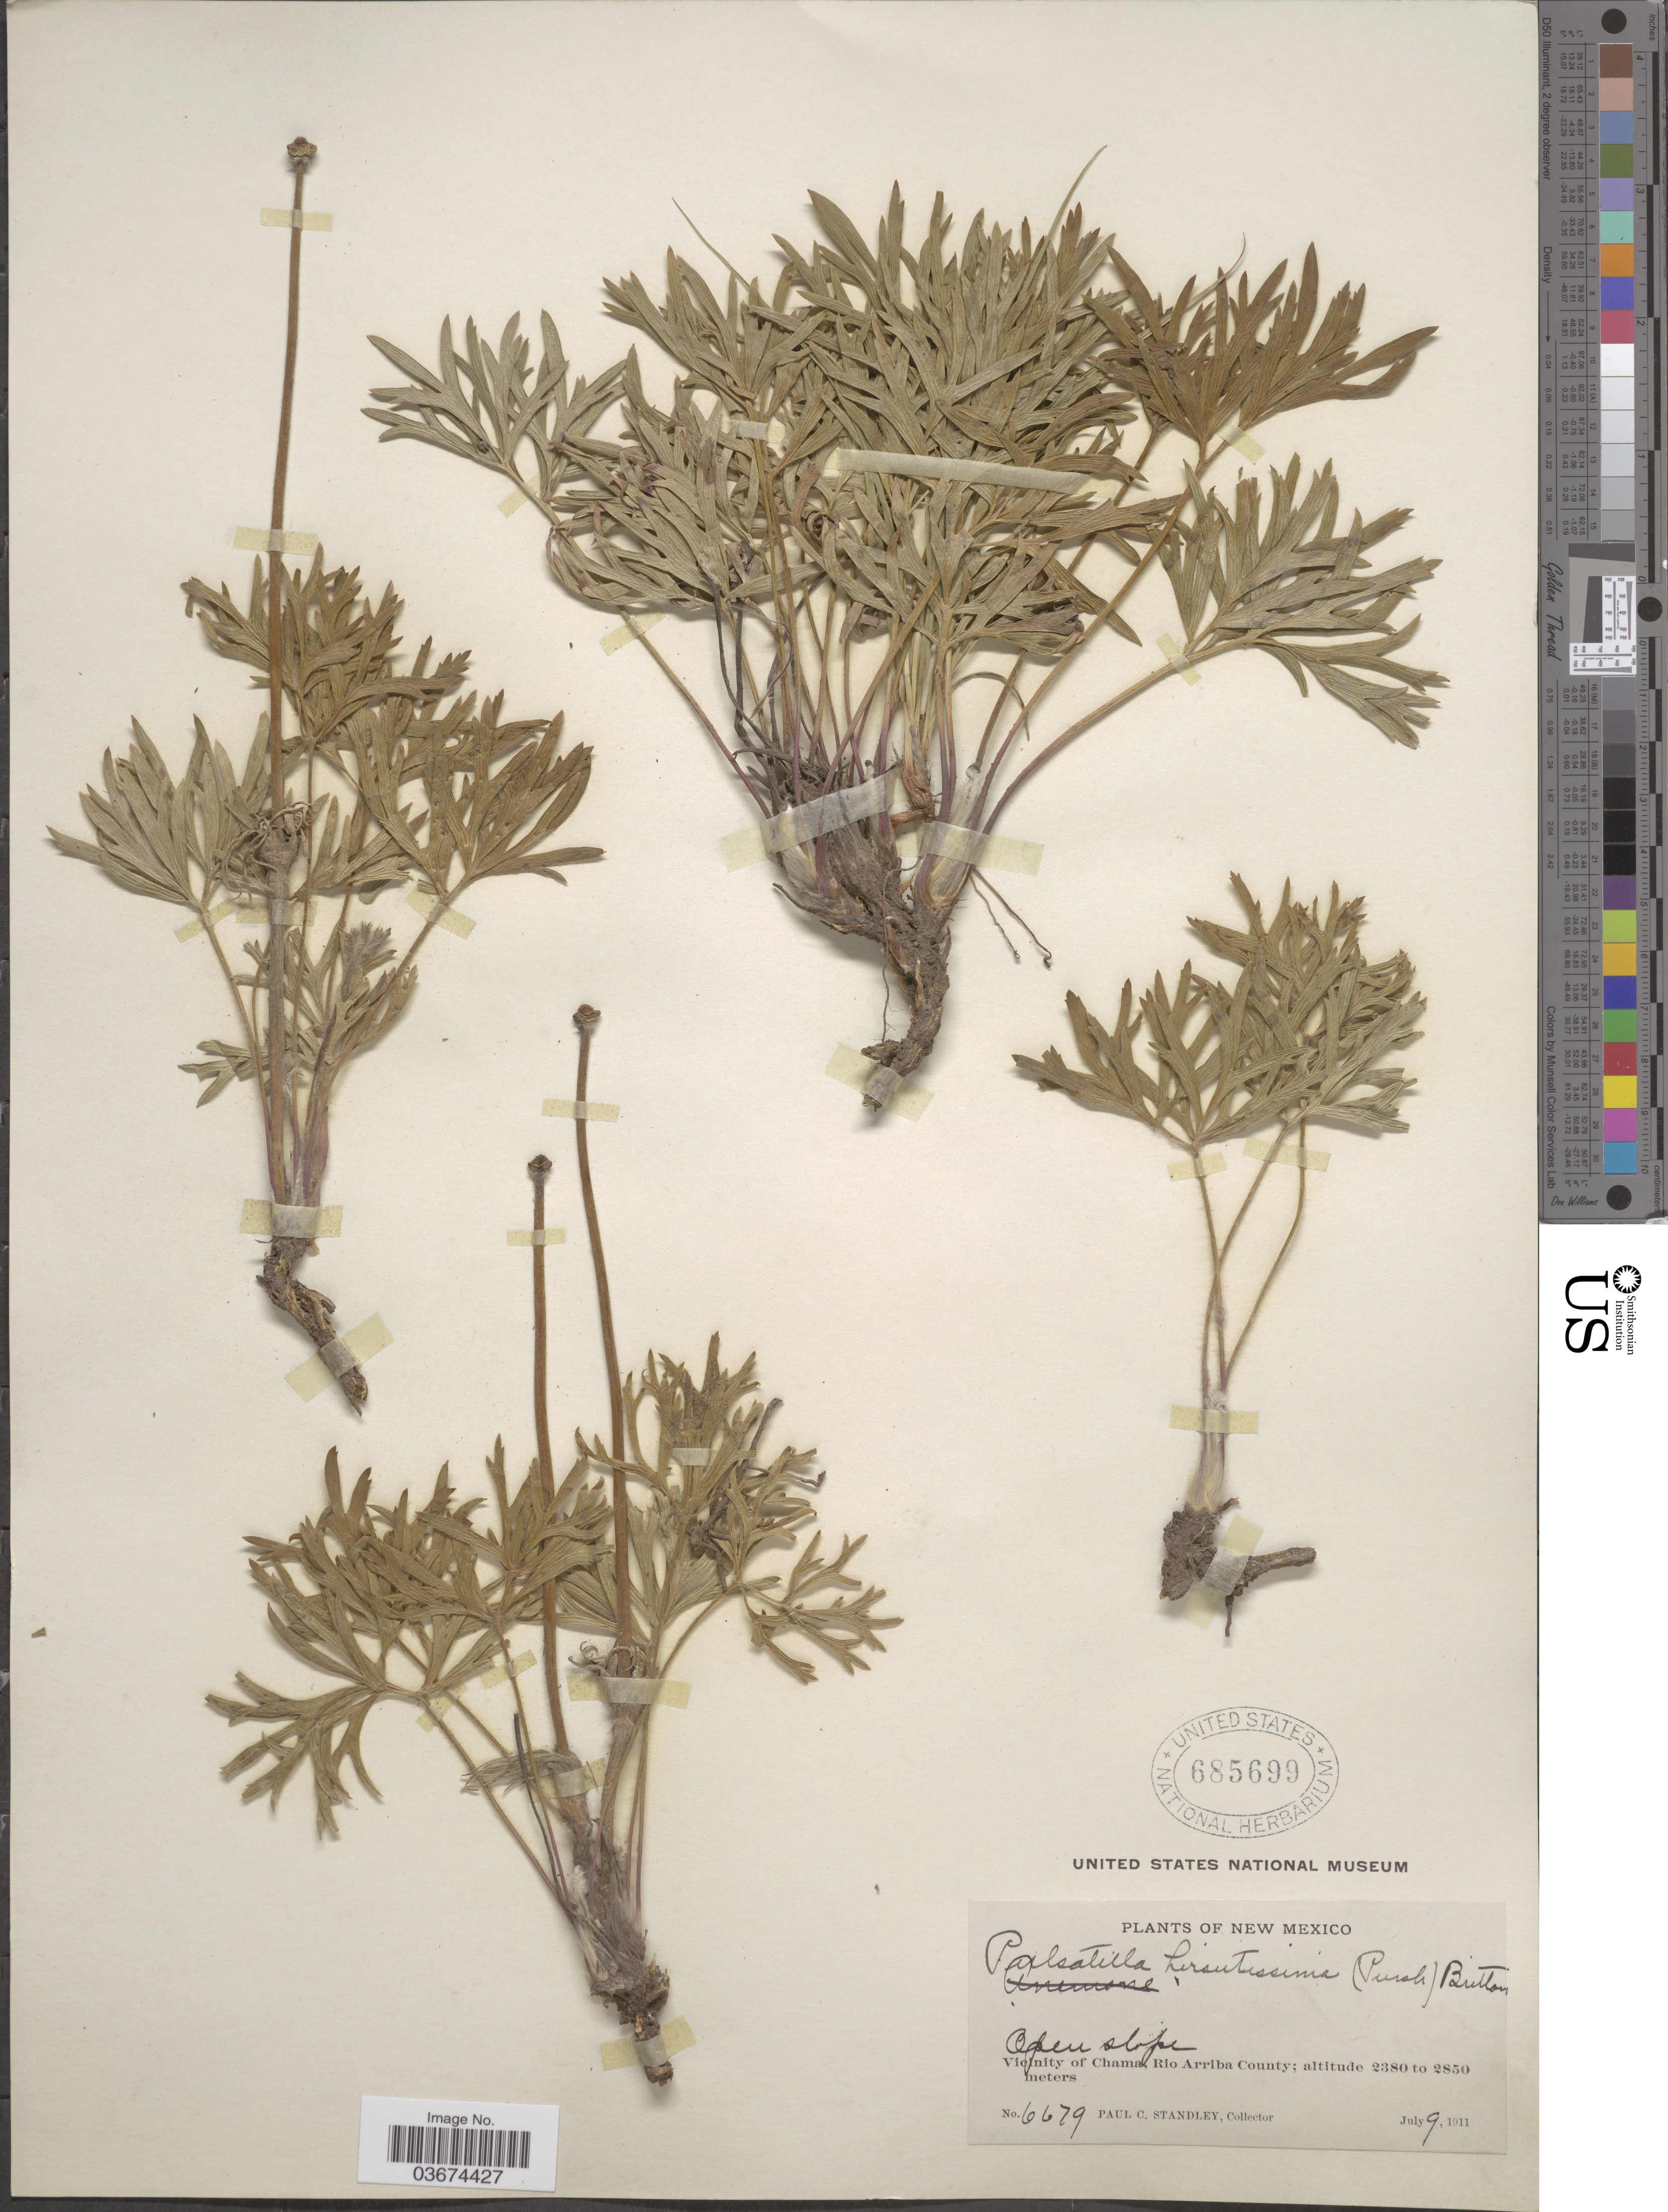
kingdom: Plantae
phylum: Tracheophyta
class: Magnoliopsida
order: Ranunculales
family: Ranunculaceae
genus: Pulsatilla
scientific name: Pulsatilla nuttalliana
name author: (DC.) Bercht. & J. Presl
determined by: Strong, Mark T., (BOT), Smithsonian Institution - National Museum of Natural History (UNITED STATES)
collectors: P. C. Standley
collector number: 6679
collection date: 1911-07-09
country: United States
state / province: New Mexico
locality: Vicinity of Chama, Rio Arriba County.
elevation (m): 2380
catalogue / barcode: US 685699